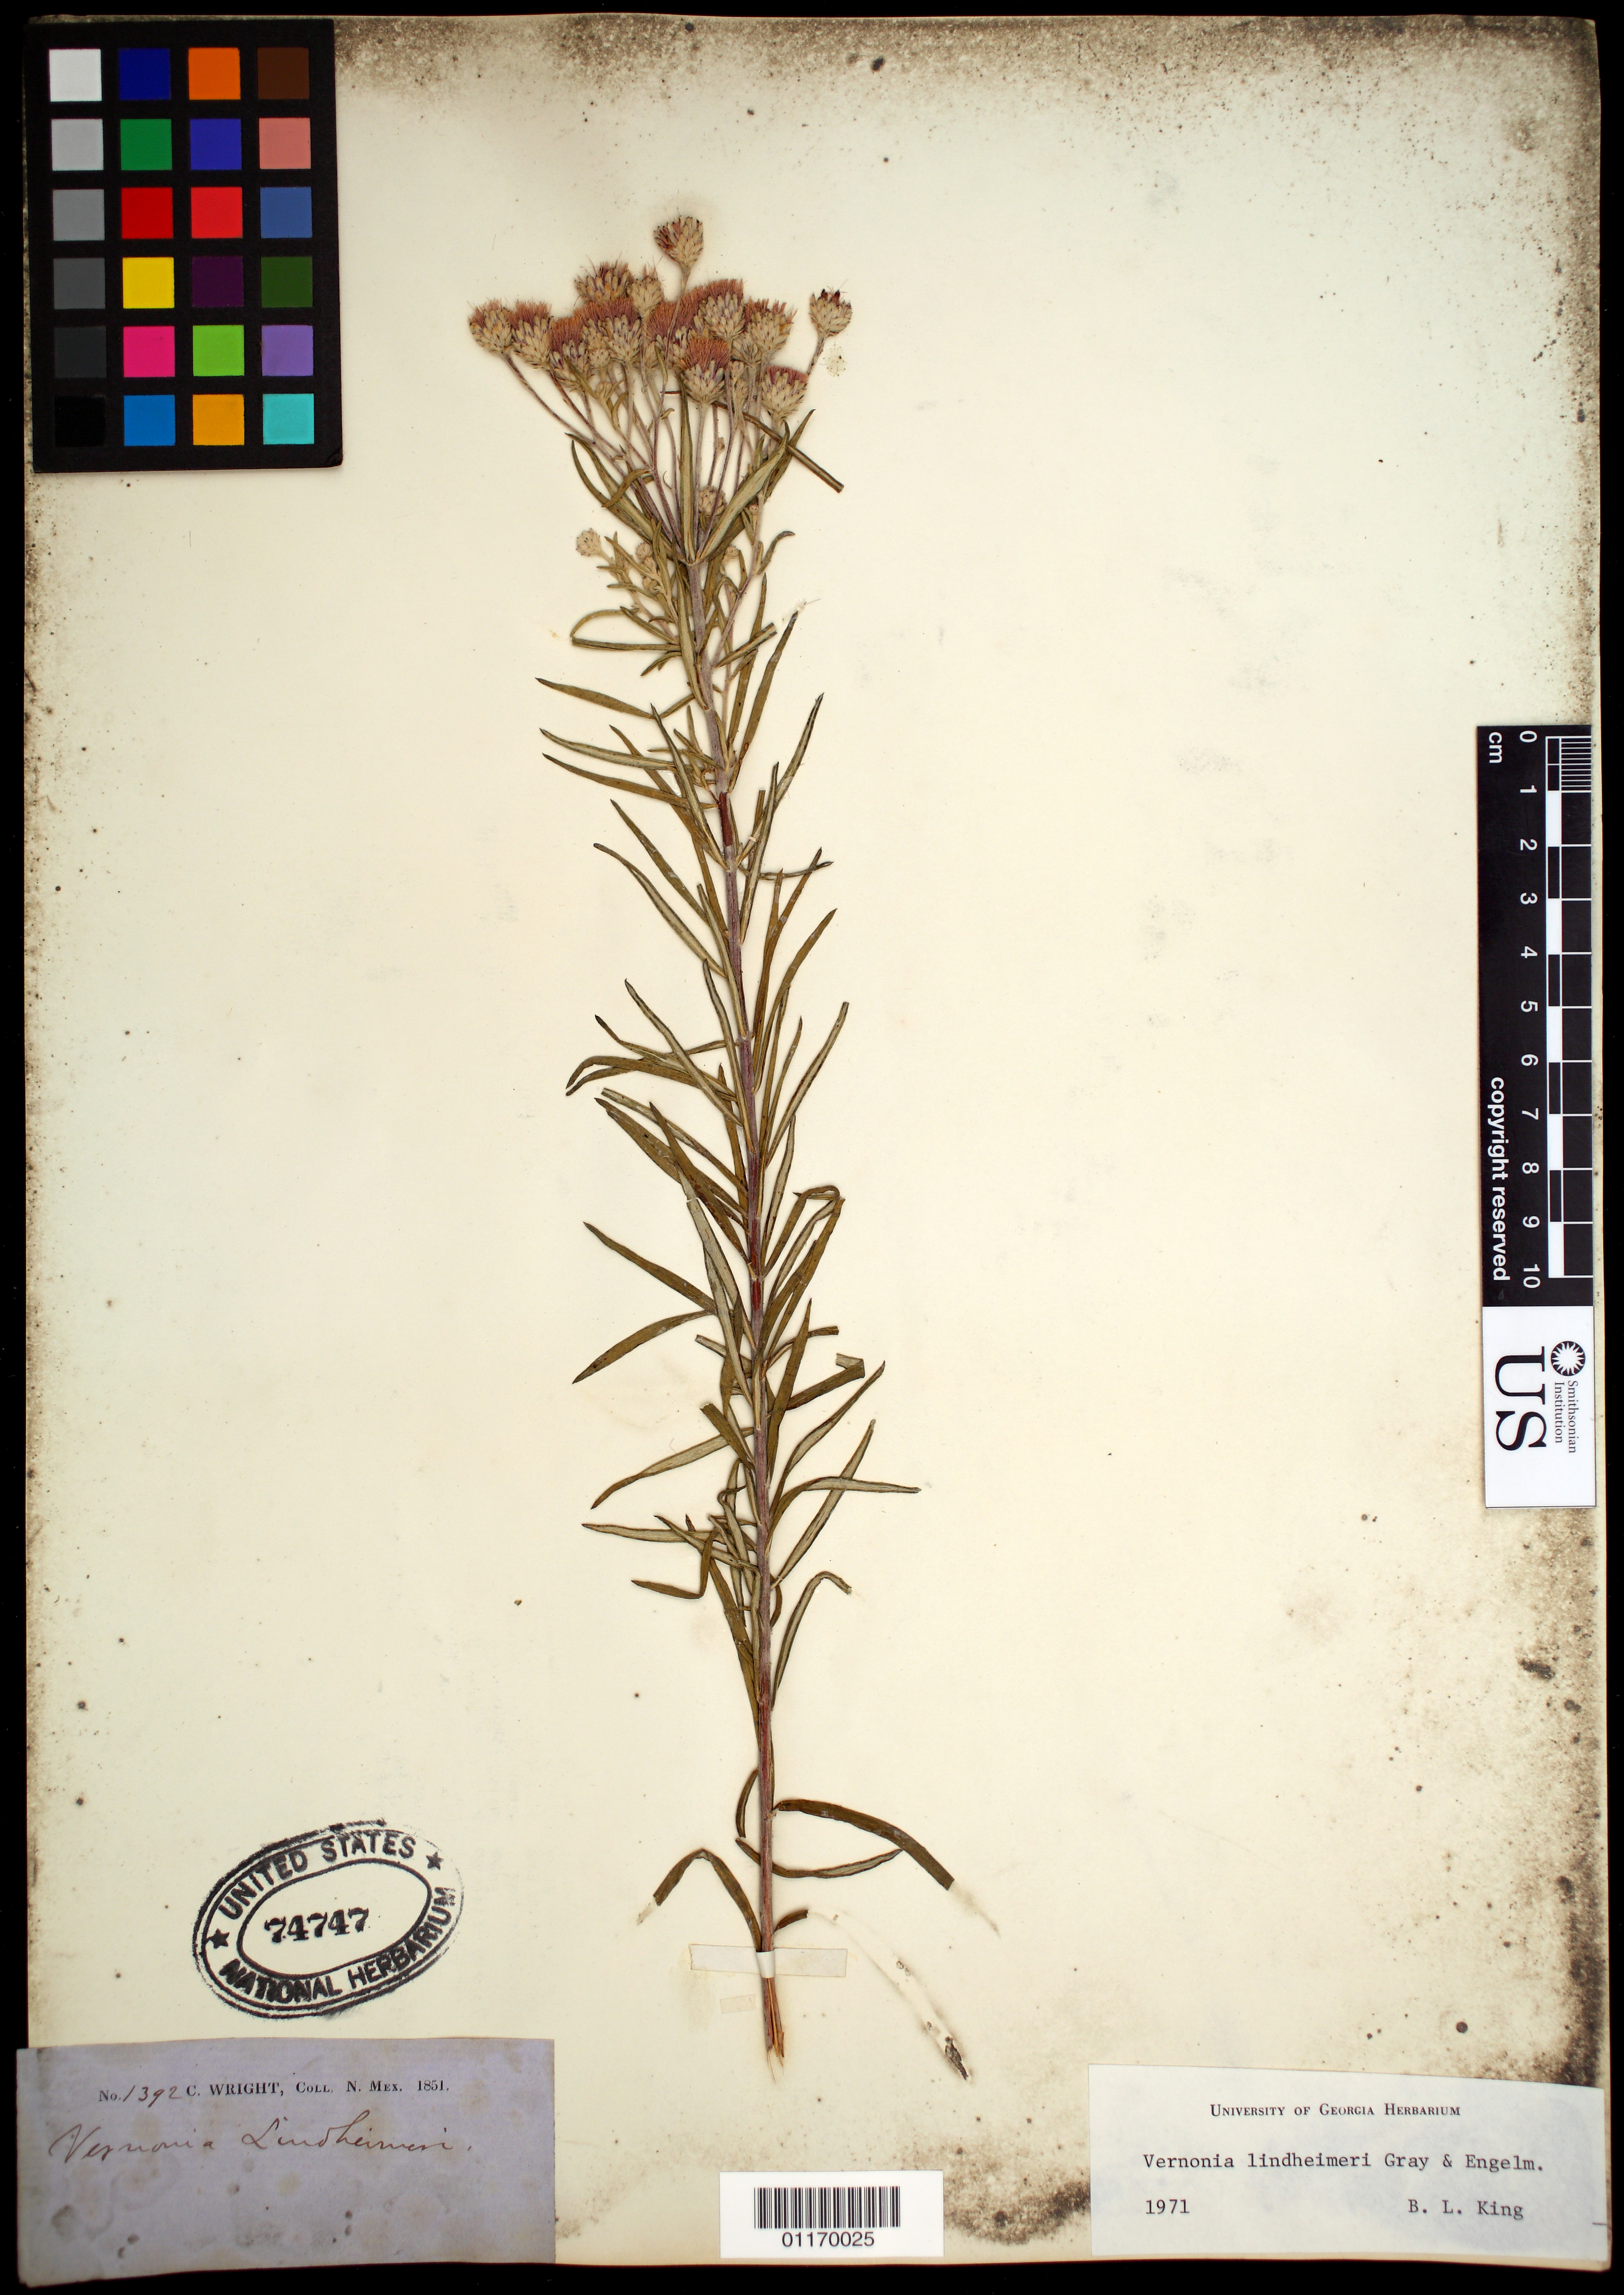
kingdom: Plantae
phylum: Tracheophyta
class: Magnoliopsida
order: Asterales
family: Asteraceae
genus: Vernonia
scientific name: Vernonia lindheimeri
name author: A. Gray & Engelm. in A. Gray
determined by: King, B. L.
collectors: C. Wright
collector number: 1392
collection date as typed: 1851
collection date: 1851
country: United States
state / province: New Mexico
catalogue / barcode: US 74747